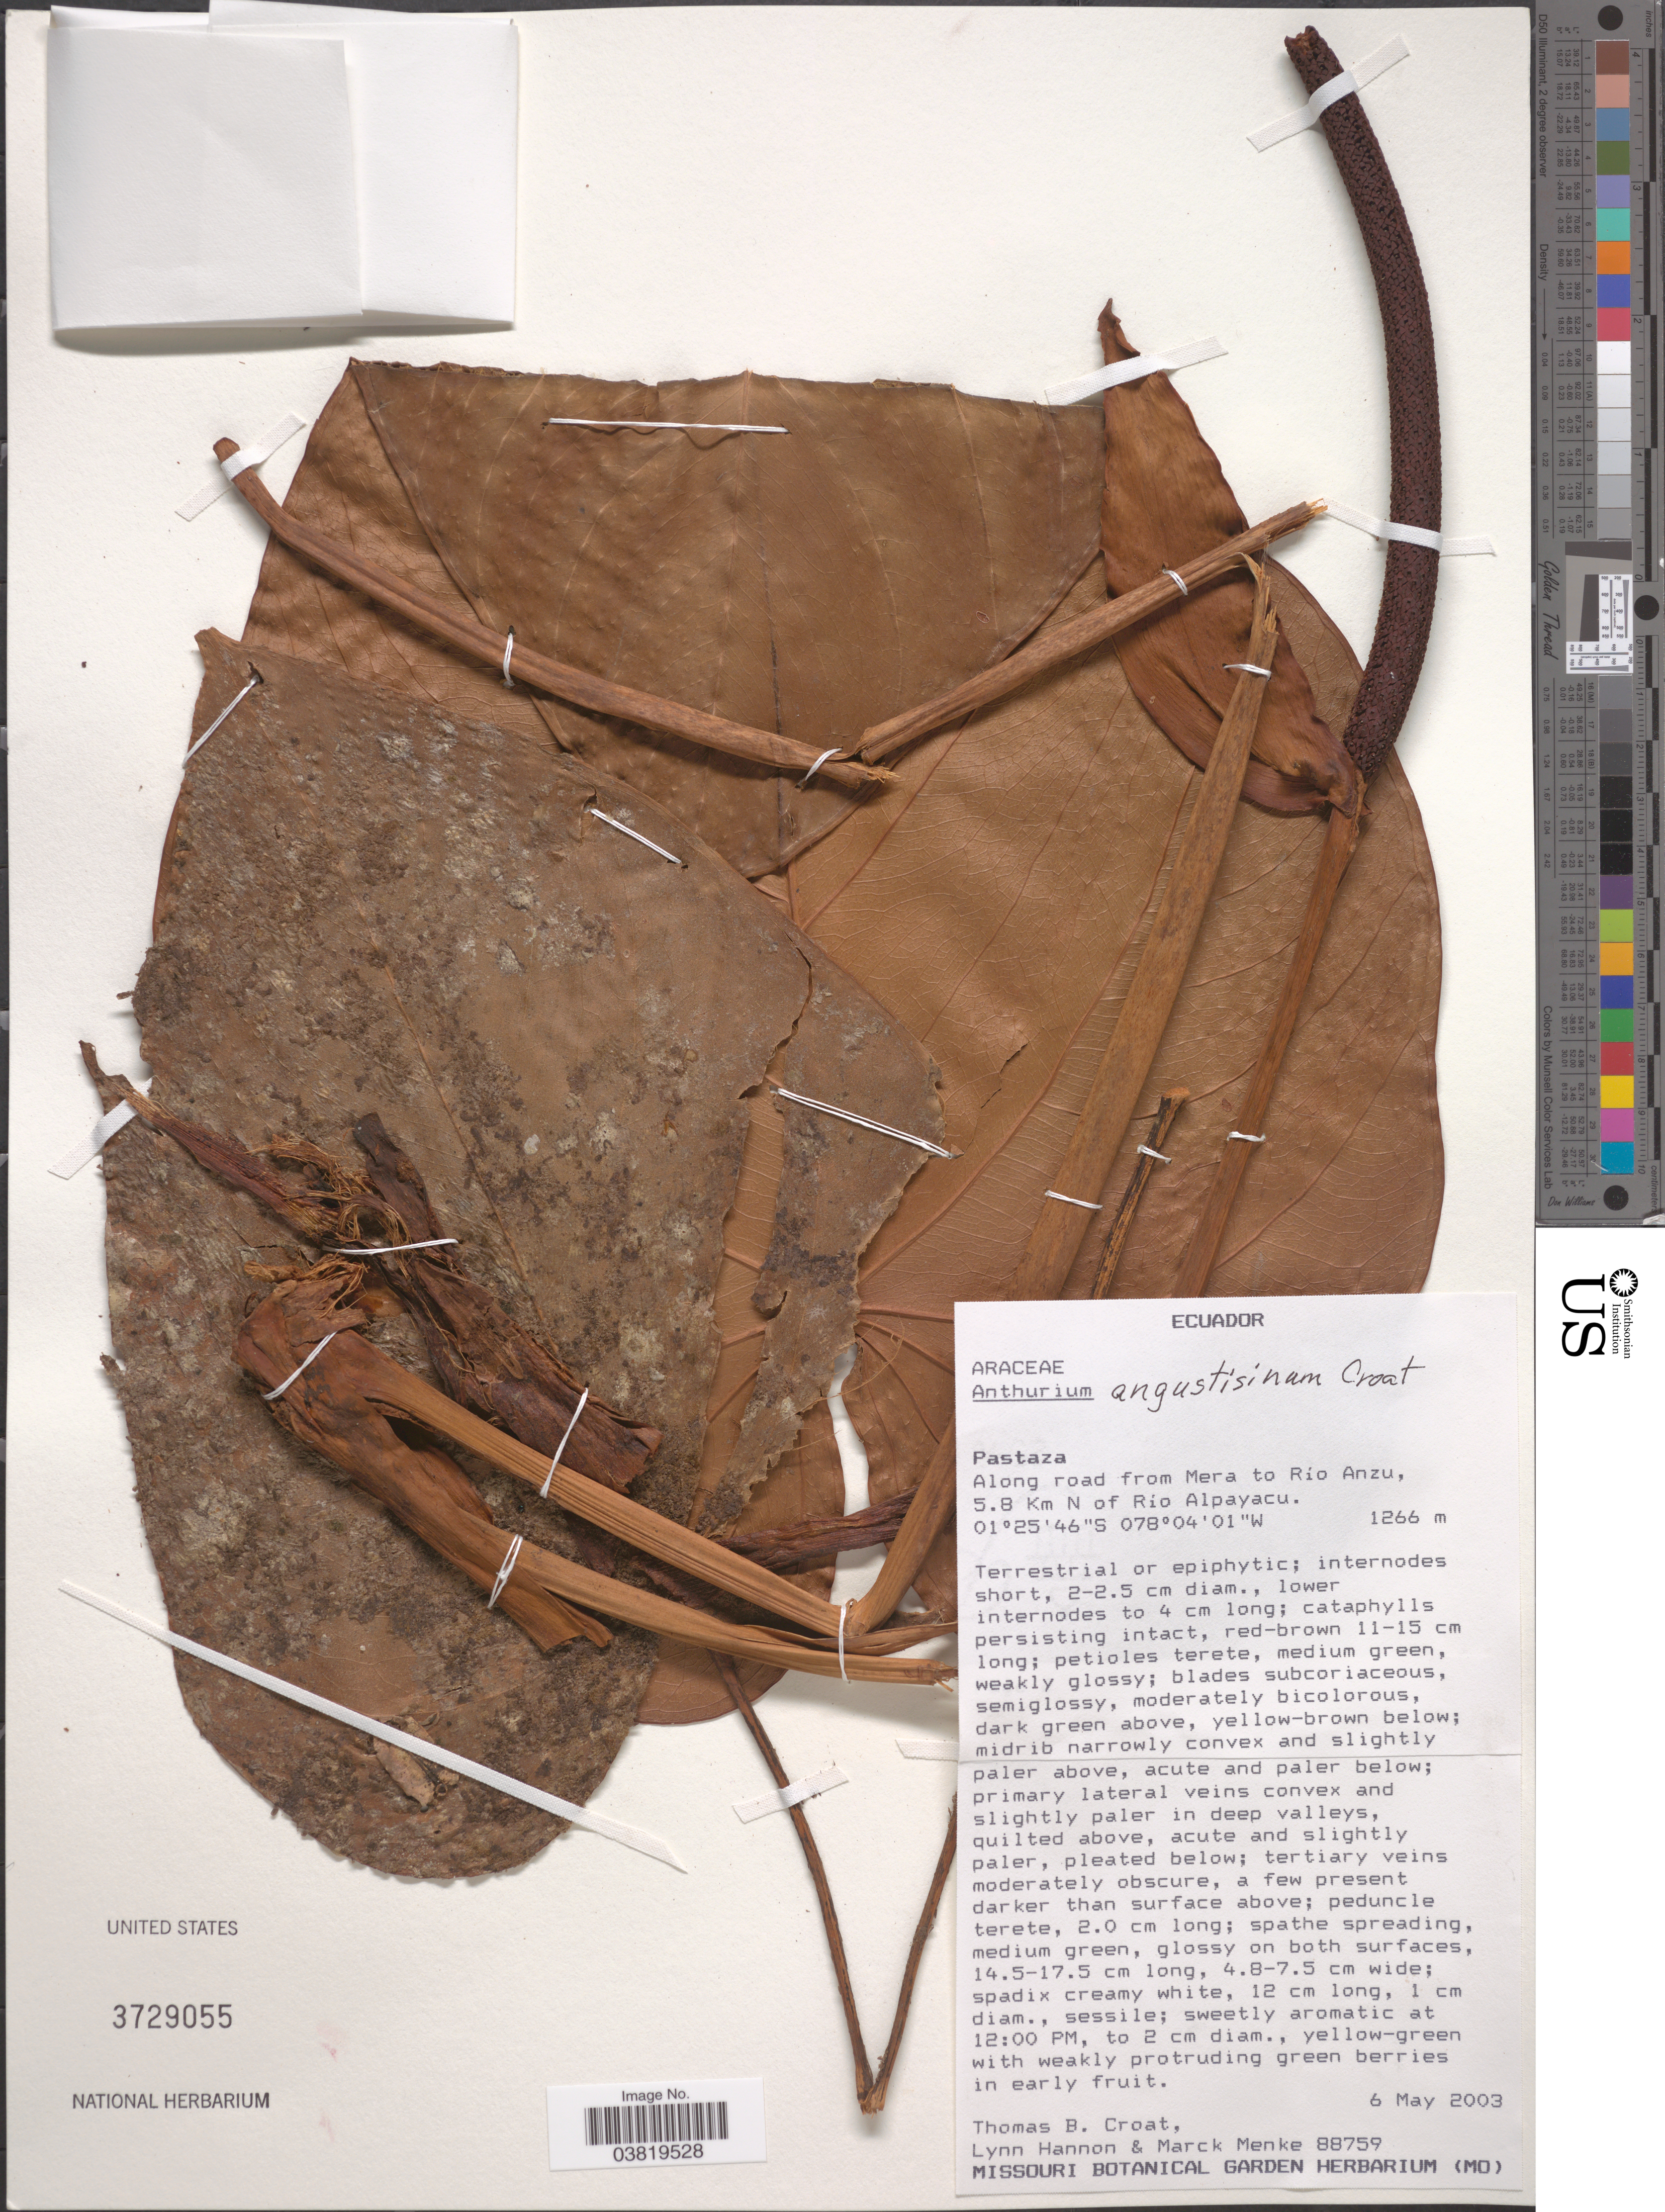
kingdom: Plantae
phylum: Tracheophyta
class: Liliopsida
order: Alismatales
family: Araceae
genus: Anthurium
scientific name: Anthurium gracililaminum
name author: Croat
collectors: T. B. Croat, L. Hannon & M. Menke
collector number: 88759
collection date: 2003-05-06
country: Ecuador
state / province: Pastaza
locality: Along road from Mera to Río Anzu, 5.8 Km N of Río Alpayacu.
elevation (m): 1266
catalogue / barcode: US 3729055